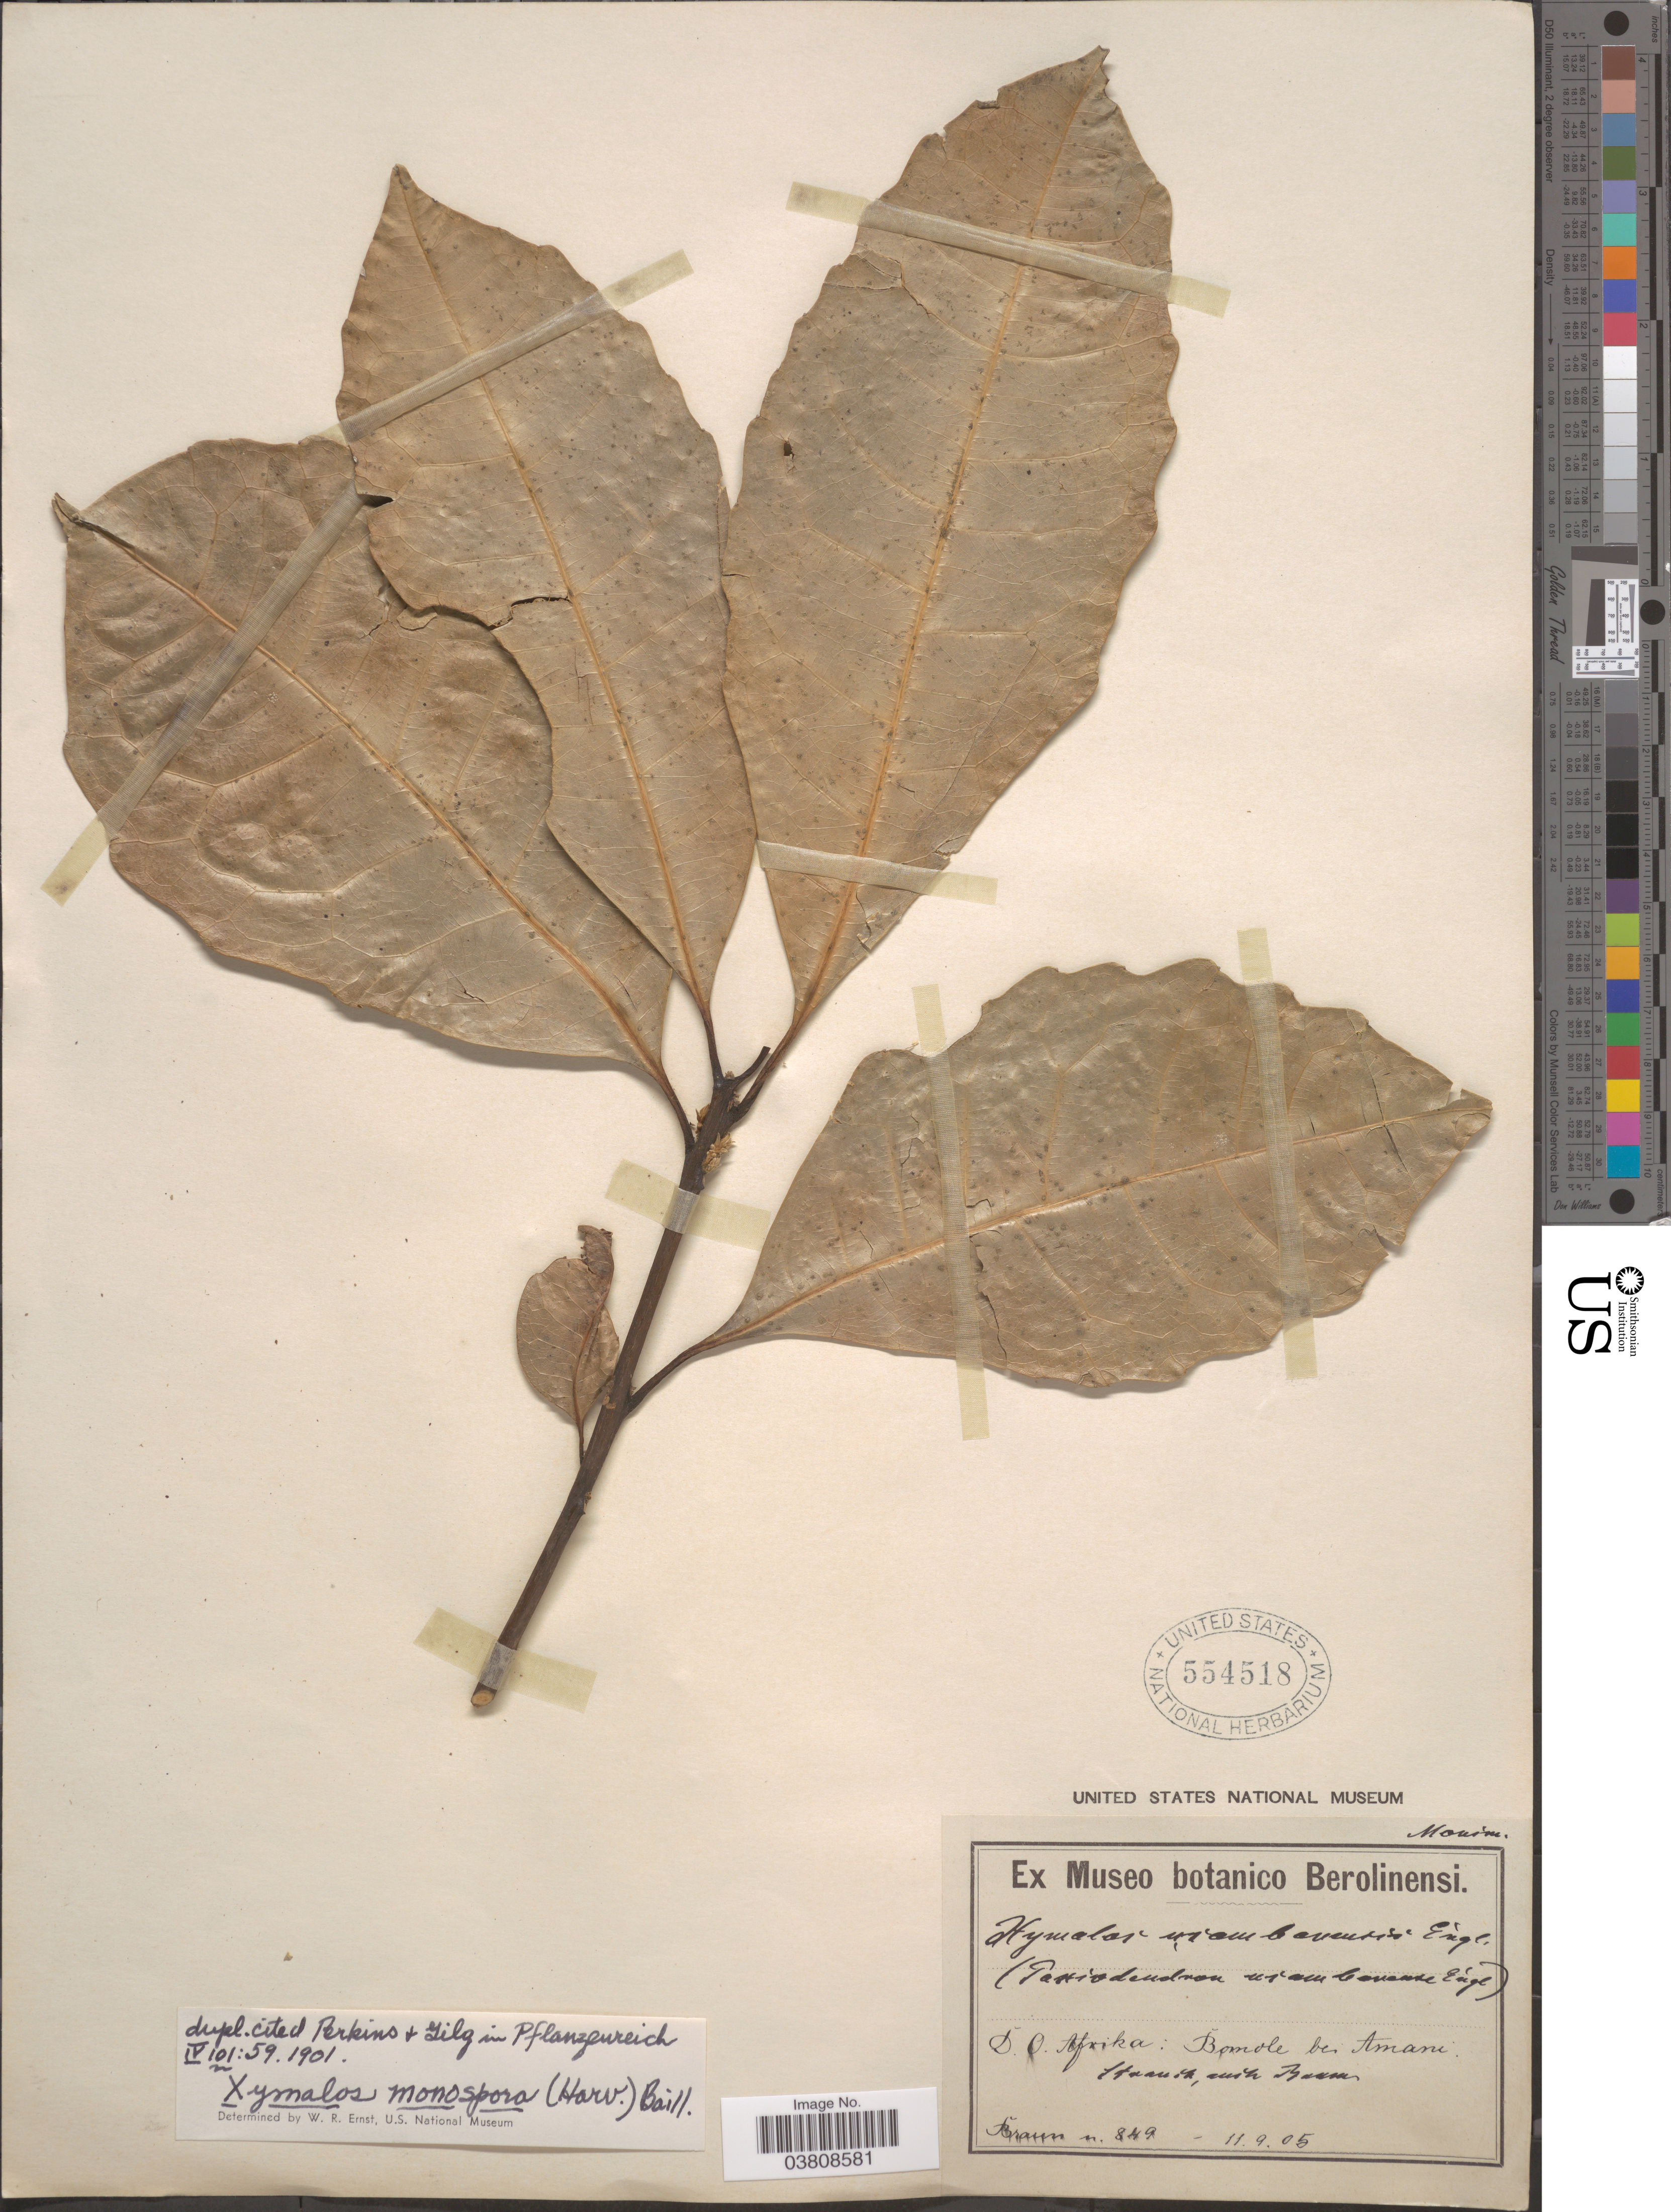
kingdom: Plantae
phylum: Tracheophyta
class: Magnoliopsida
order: Laurales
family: Monimiaceae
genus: Xymalos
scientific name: Xymalos monospora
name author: (Harv.) Baill.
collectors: Braun, --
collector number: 849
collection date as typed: Transcribed d/m/y: 11/9/5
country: Tanzania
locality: D.O. Afrika: Bomole bei Amani.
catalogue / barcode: US 554518